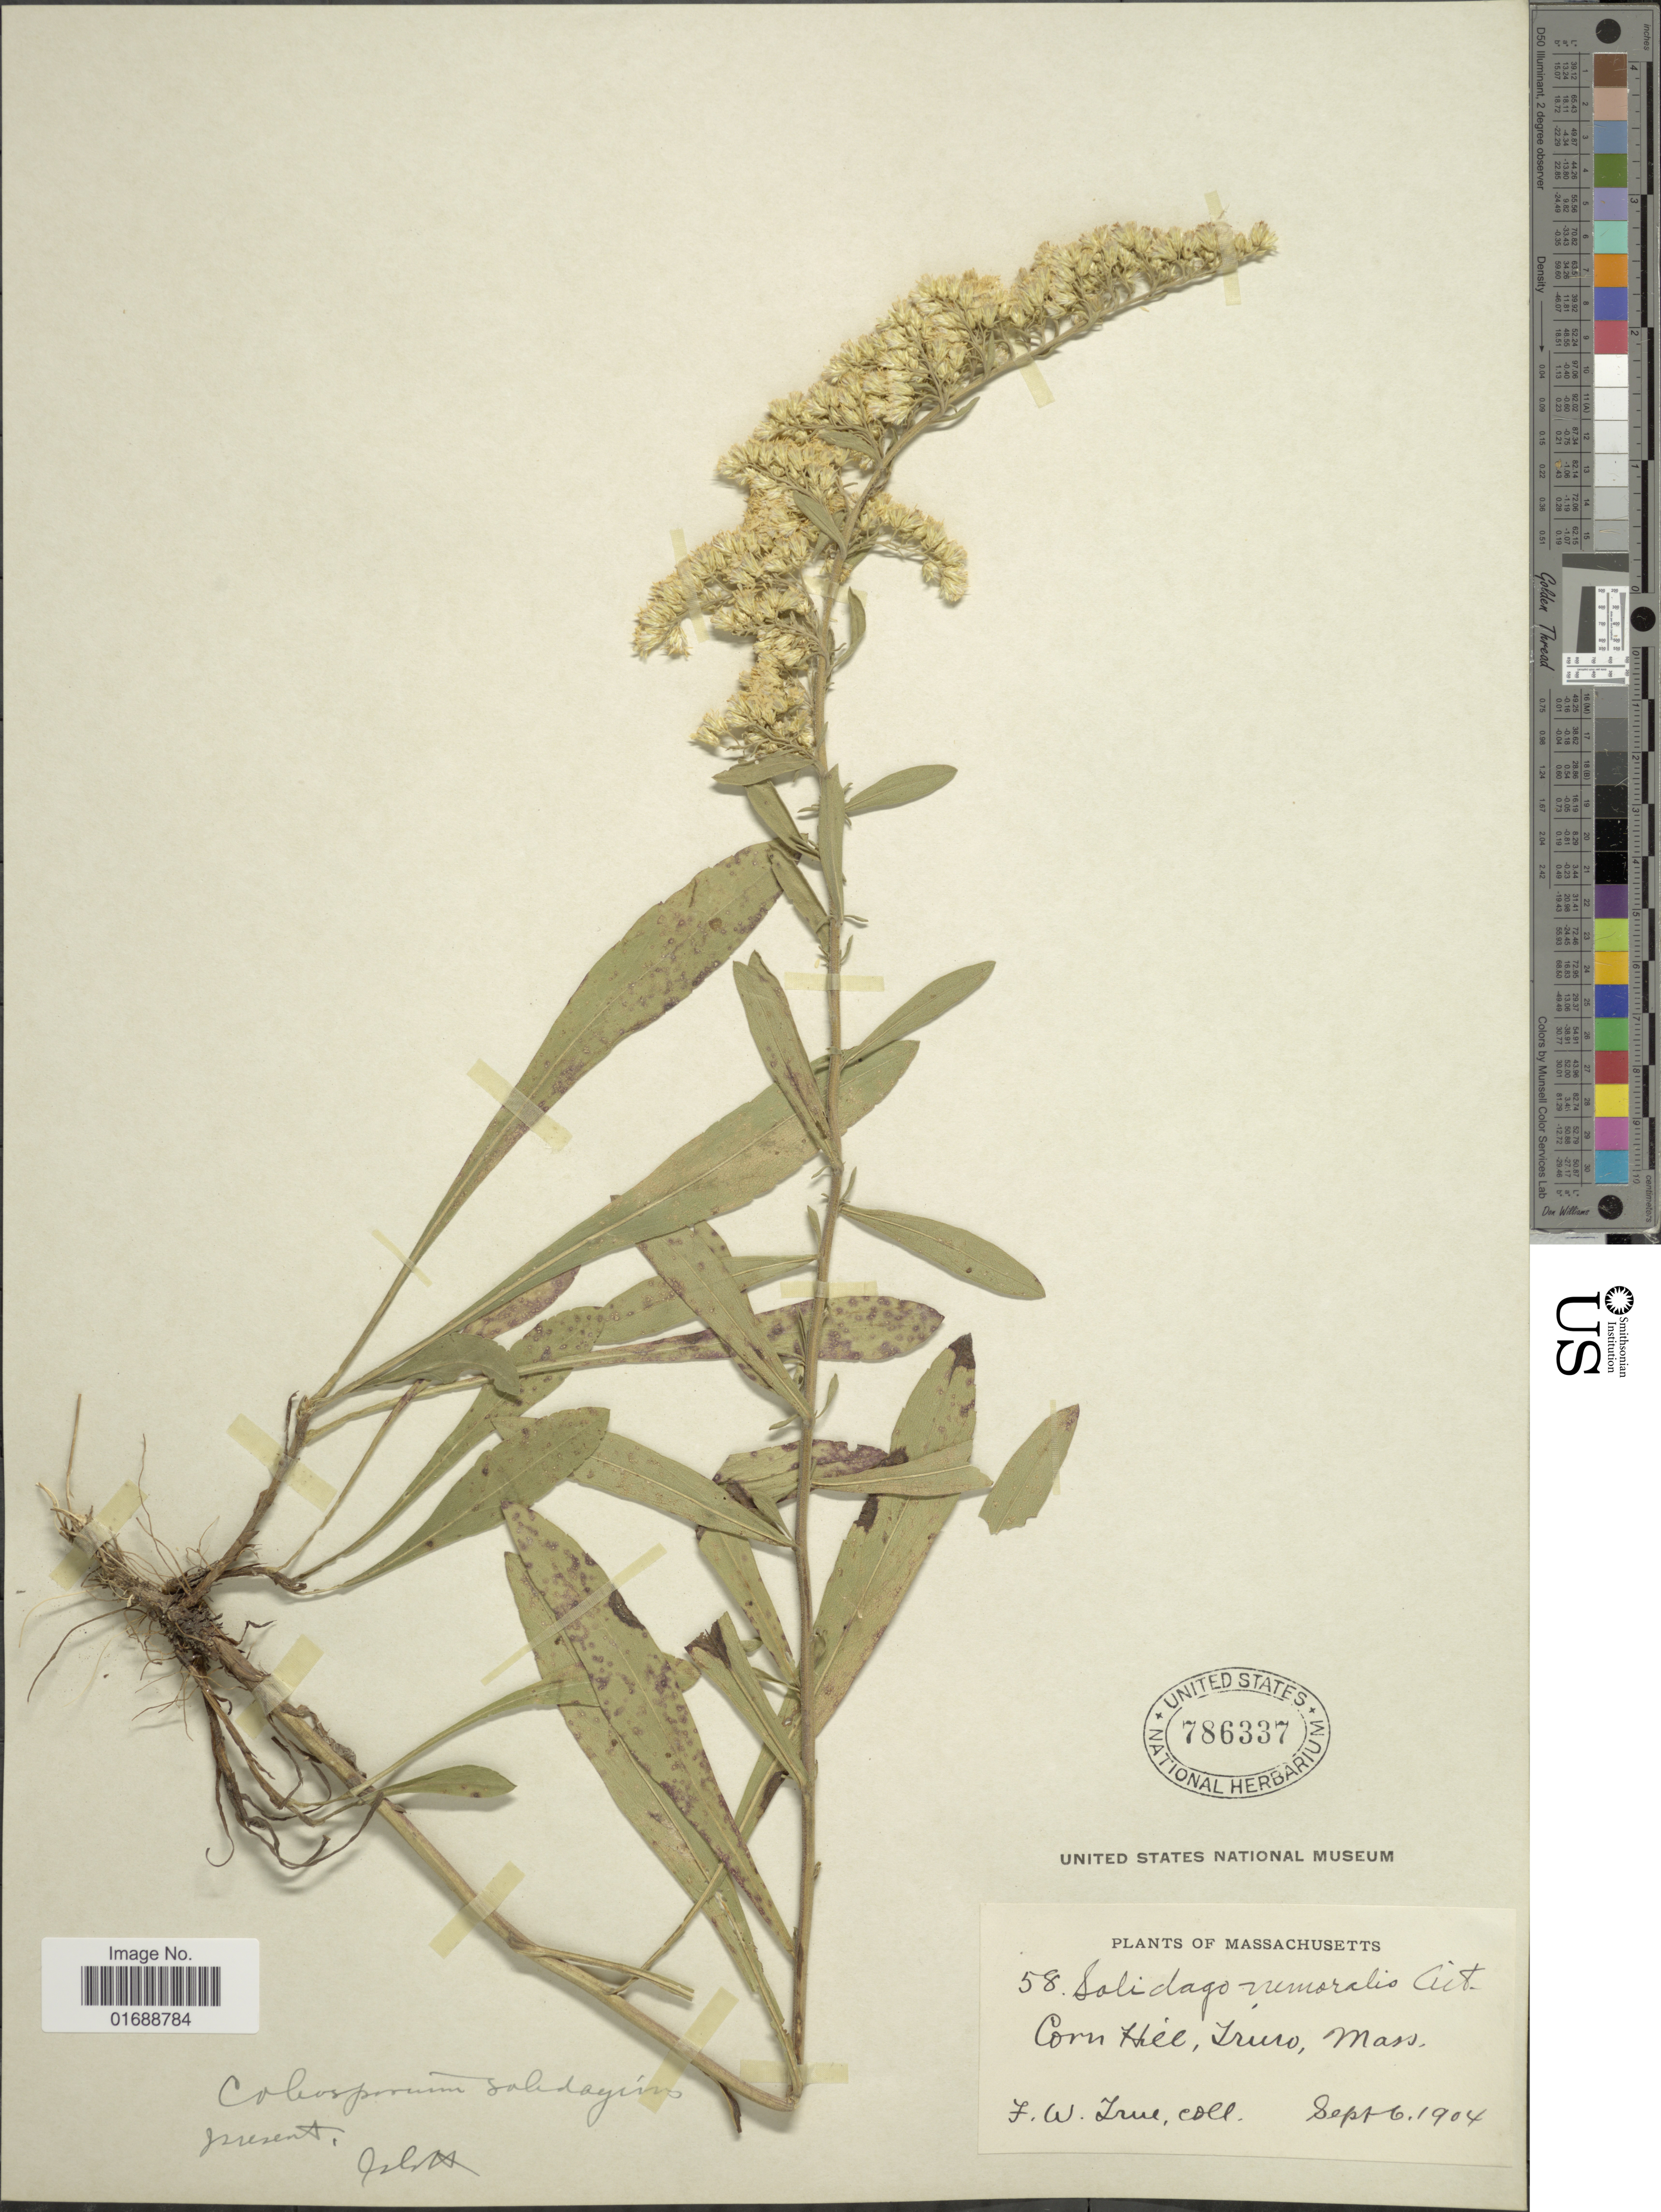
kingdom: Plantae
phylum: Tracheophyta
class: Magnoliopsida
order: Asterales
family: Asteraceae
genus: Solidago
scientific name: Solidago nemoralis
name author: Aiton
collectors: F. True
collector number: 58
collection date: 1904-09-06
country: United States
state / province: Massachusetts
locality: Corn Hill, Truro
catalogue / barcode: US 786337